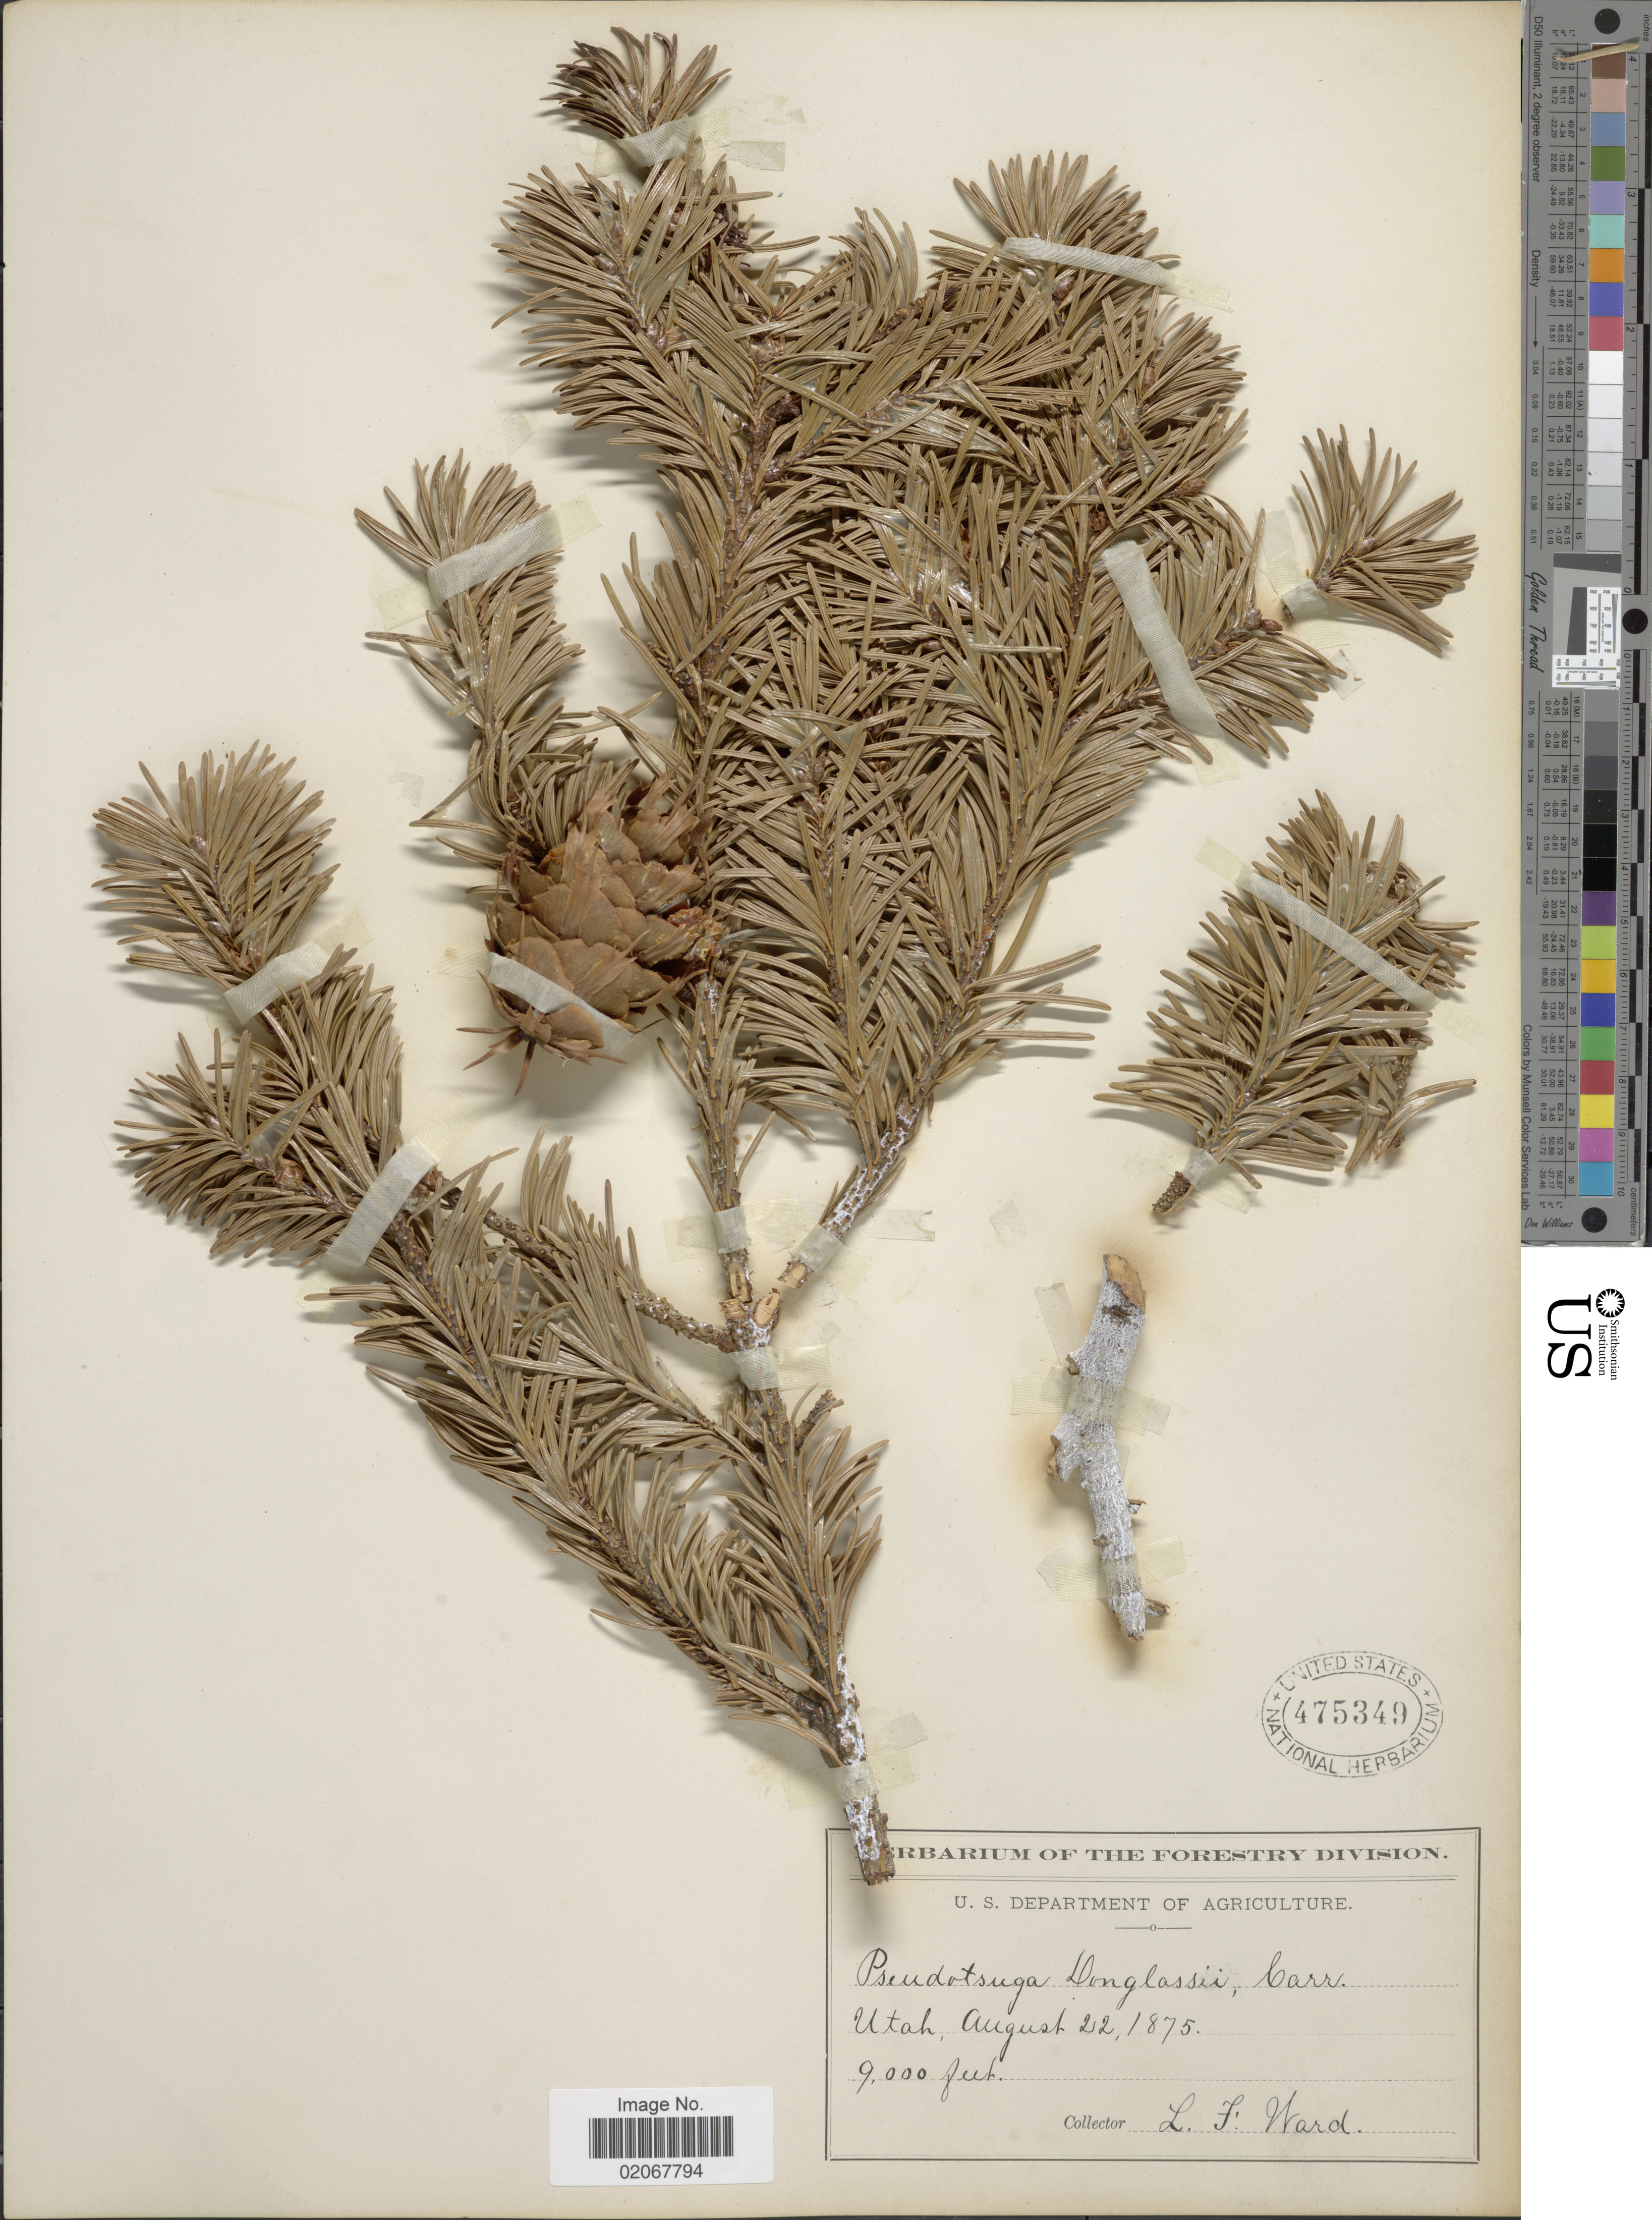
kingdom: Plantae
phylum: Tracheophyta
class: Pinopsida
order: Pinales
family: Pinaceae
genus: Pseudotsuga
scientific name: Pseudotsuga menziesii var. glauca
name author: (Beissn.) Franco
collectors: L. Ward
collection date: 1875-08-22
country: United States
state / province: Utah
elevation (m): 2743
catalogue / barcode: US 475349